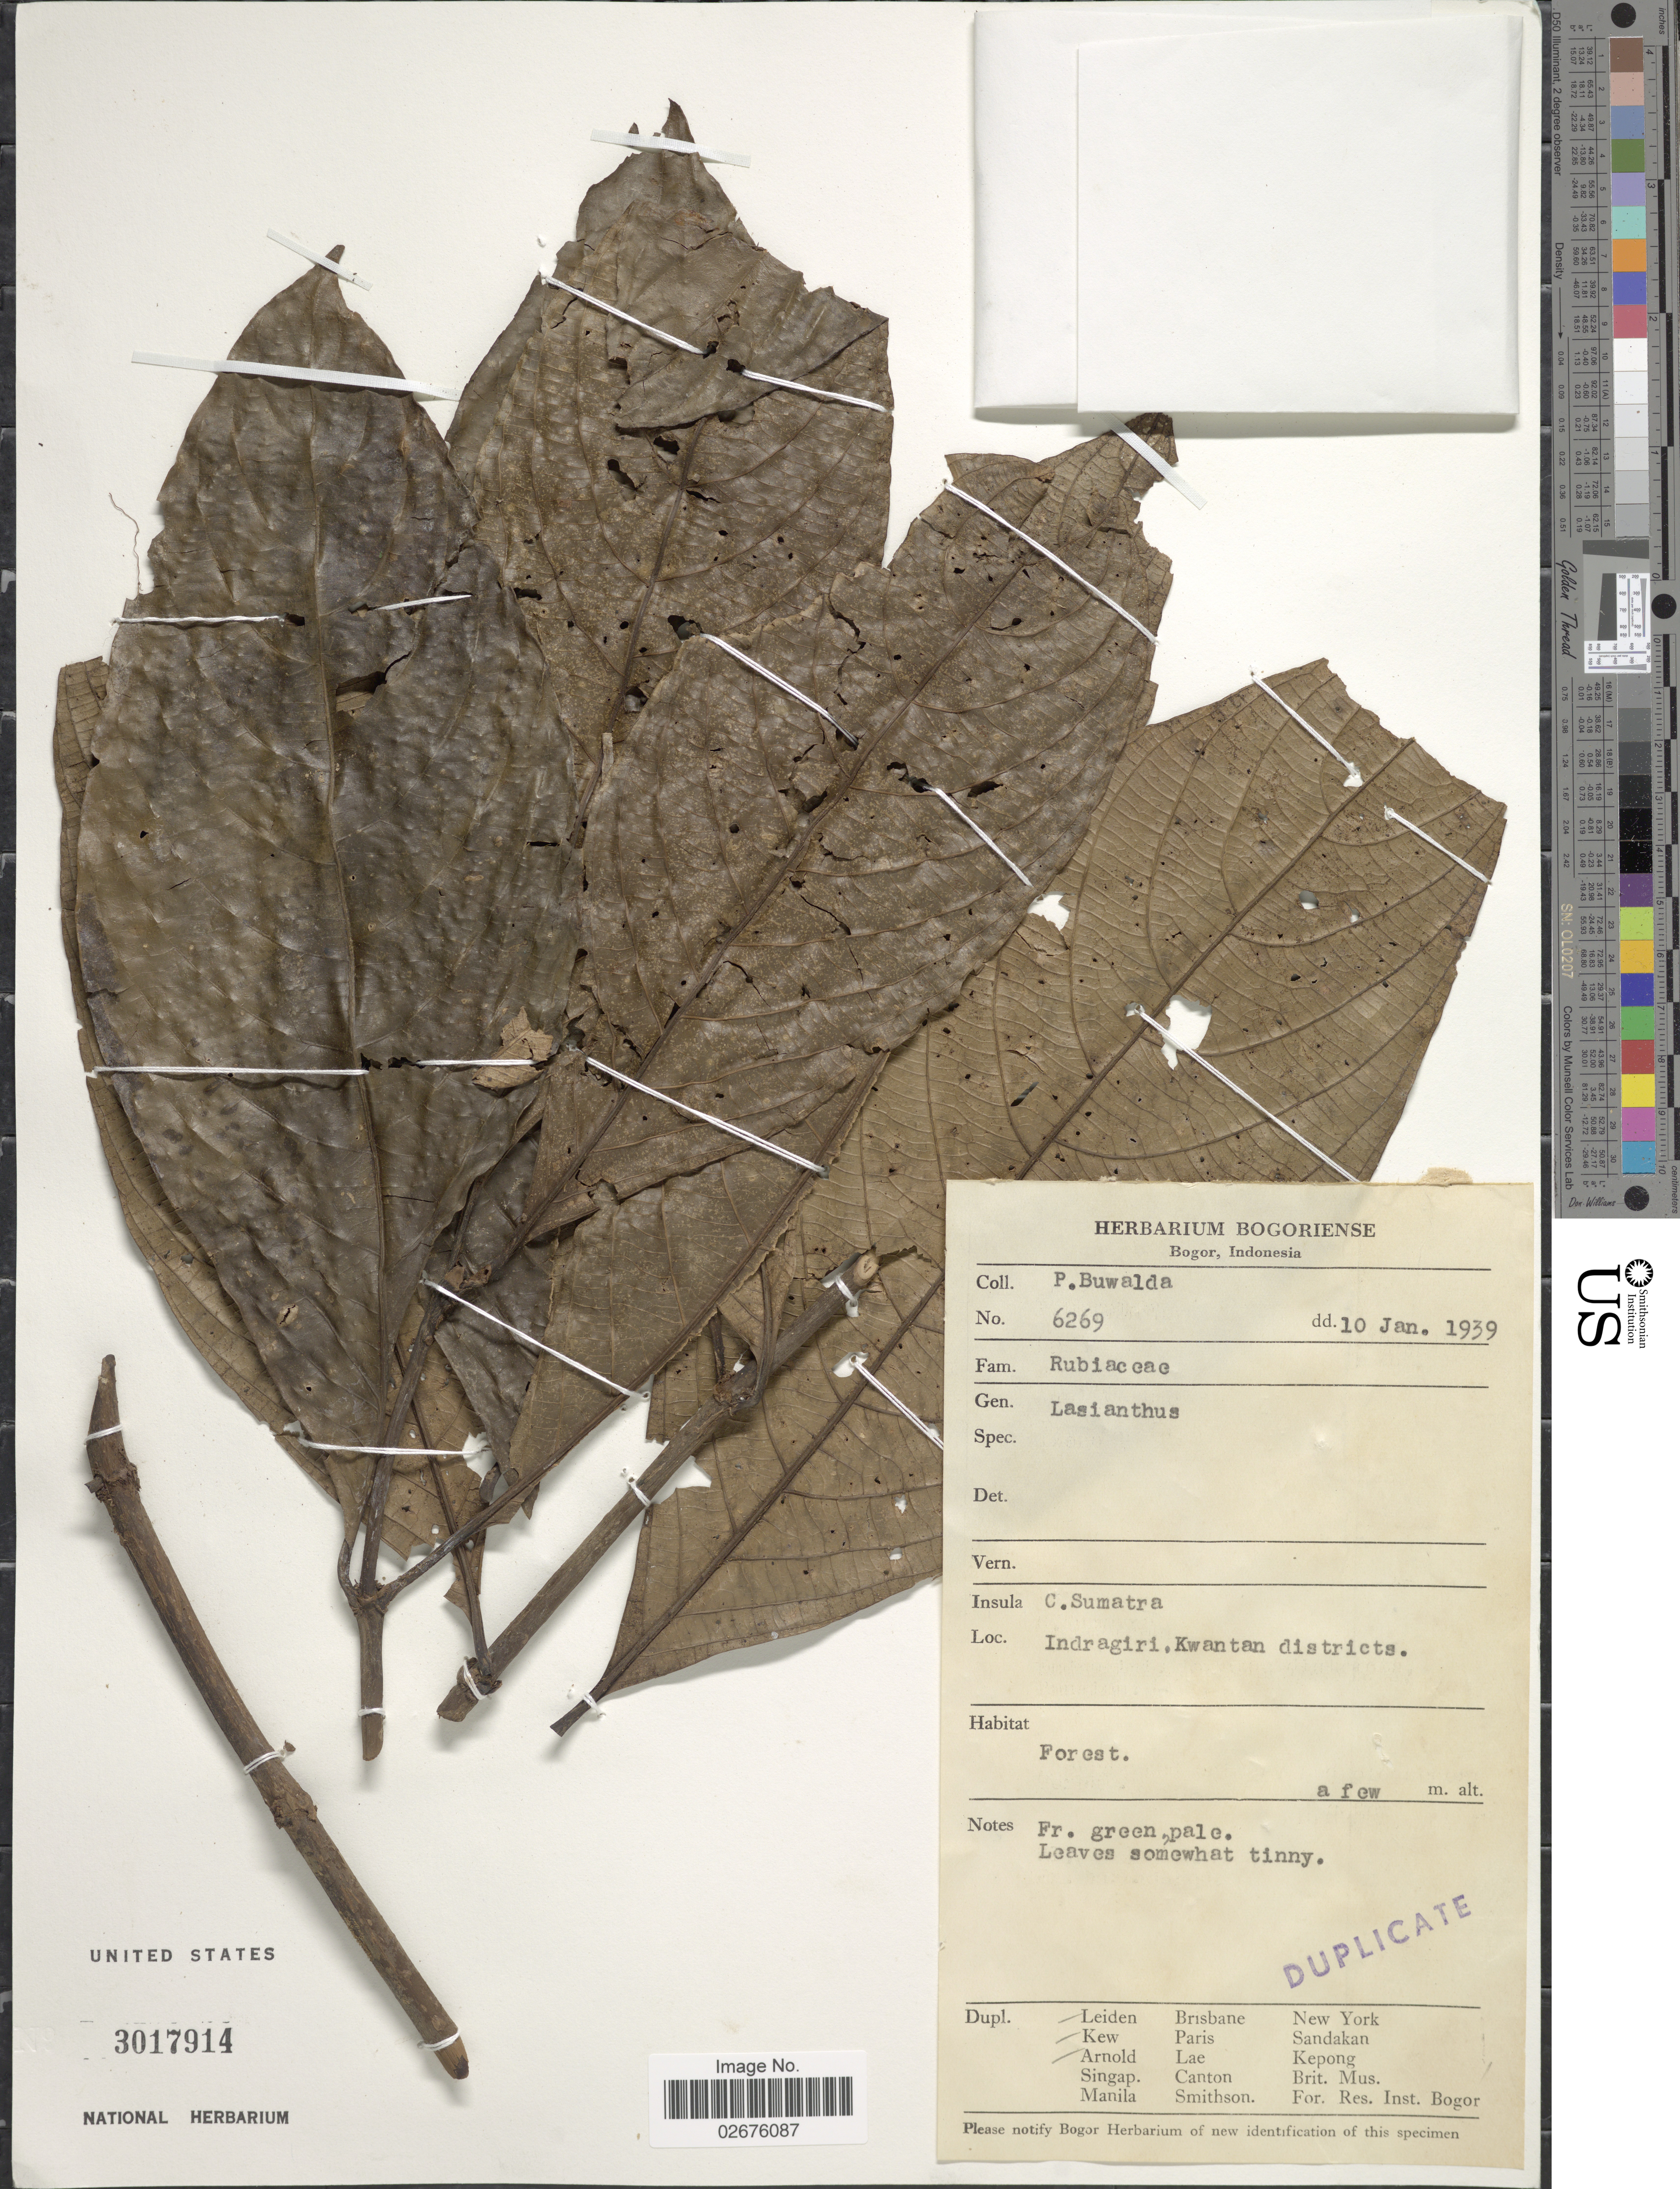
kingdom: Plantae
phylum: Tracheophyta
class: Magnoliopsida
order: Gentianales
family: Rubiaceae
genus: Lasianthus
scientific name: Lasianthus sp.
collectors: P. Buwalda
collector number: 6269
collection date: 1939-01-10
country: Indonesia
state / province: Sumatra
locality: C. Sumatra. Indragiri, Kwantan districts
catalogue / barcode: US 3017914